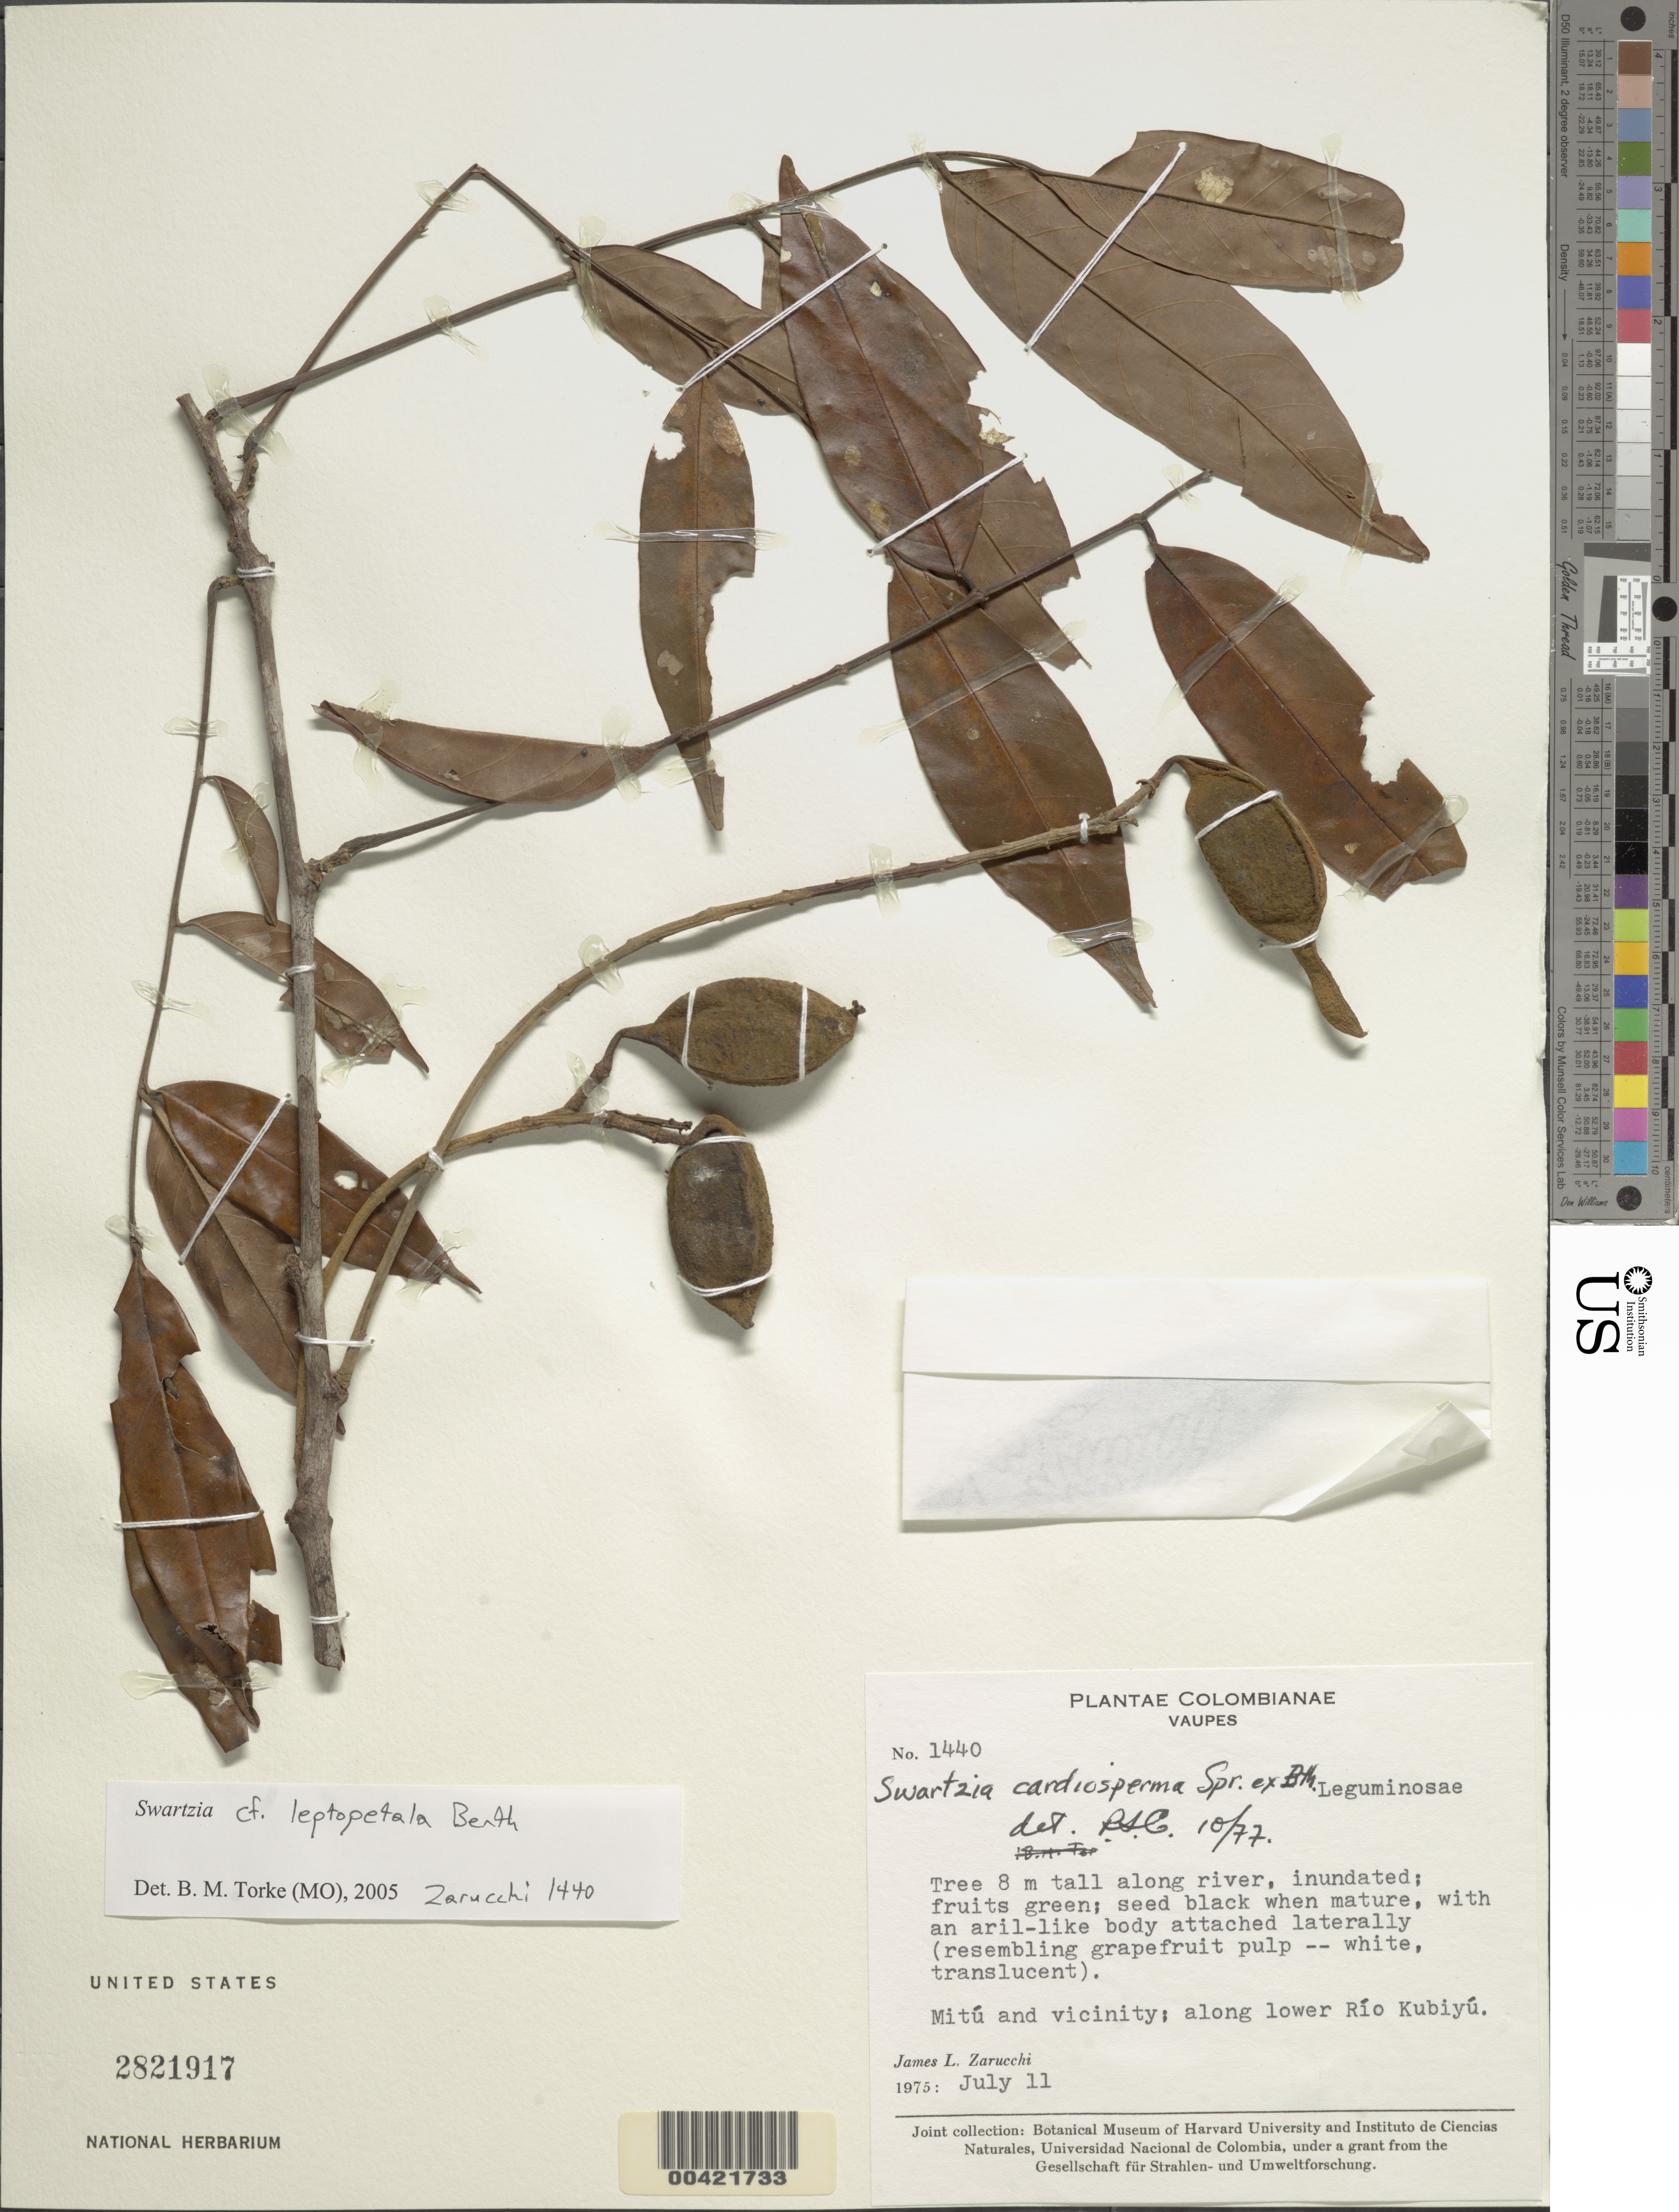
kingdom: Plantae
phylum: Tracheophyta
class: Magnoliopsida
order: Fabales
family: Fabaceae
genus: Swartzia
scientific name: Swartzia leptopetala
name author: Benth.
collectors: J. L. Zarucchi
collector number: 1440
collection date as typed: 11 Jul 1975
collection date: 1975-07-11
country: Colombia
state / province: Vaupés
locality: Mitu and vicinity; along lower Rio Kubiyu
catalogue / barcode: US 2821917